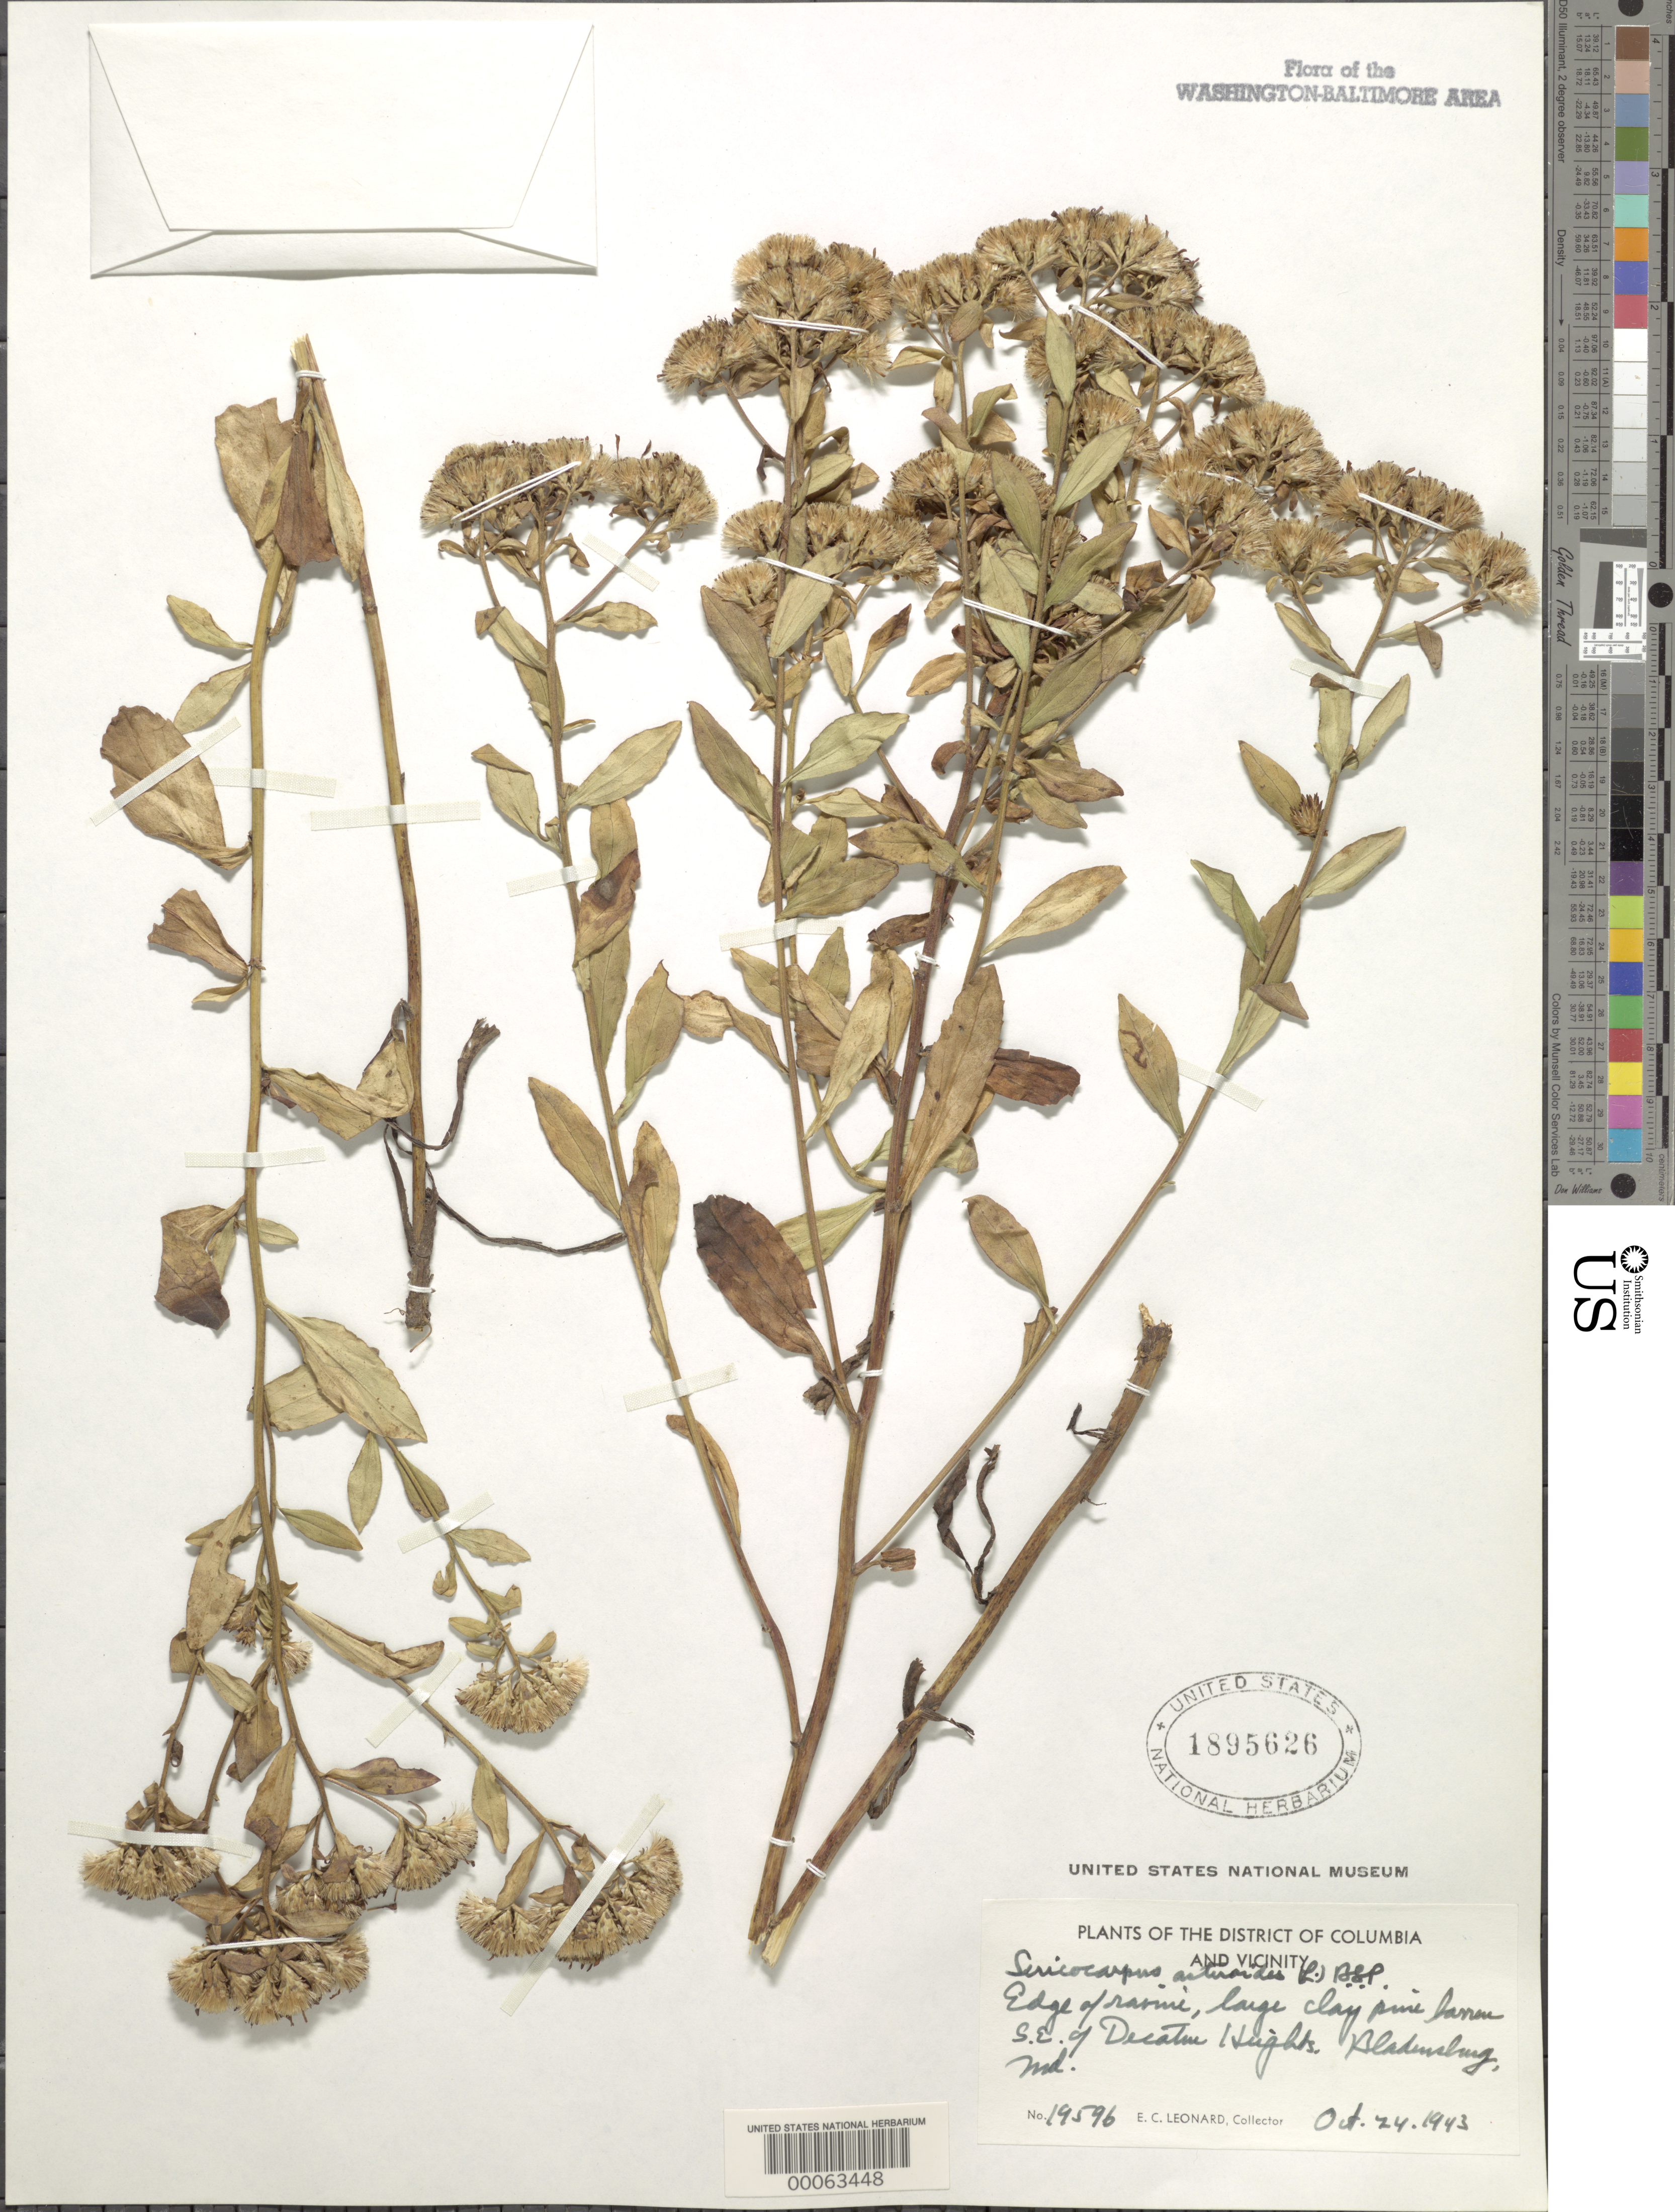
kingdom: Plantae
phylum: Tracheophyta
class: Magnoliopsida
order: Asterales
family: Asteraceae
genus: Sericocarpus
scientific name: Sericocarpus asteroides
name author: (L.) Britton, Stearns & Poggenb.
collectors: E. C. Leonard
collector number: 19596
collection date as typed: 24 Oct 1943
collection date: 1943-10-24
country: United States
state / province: Maryland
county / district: Prince George's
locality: SE of Decatur Heights, Bladensburg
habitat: Clay pine barren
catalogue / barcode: US 1895626